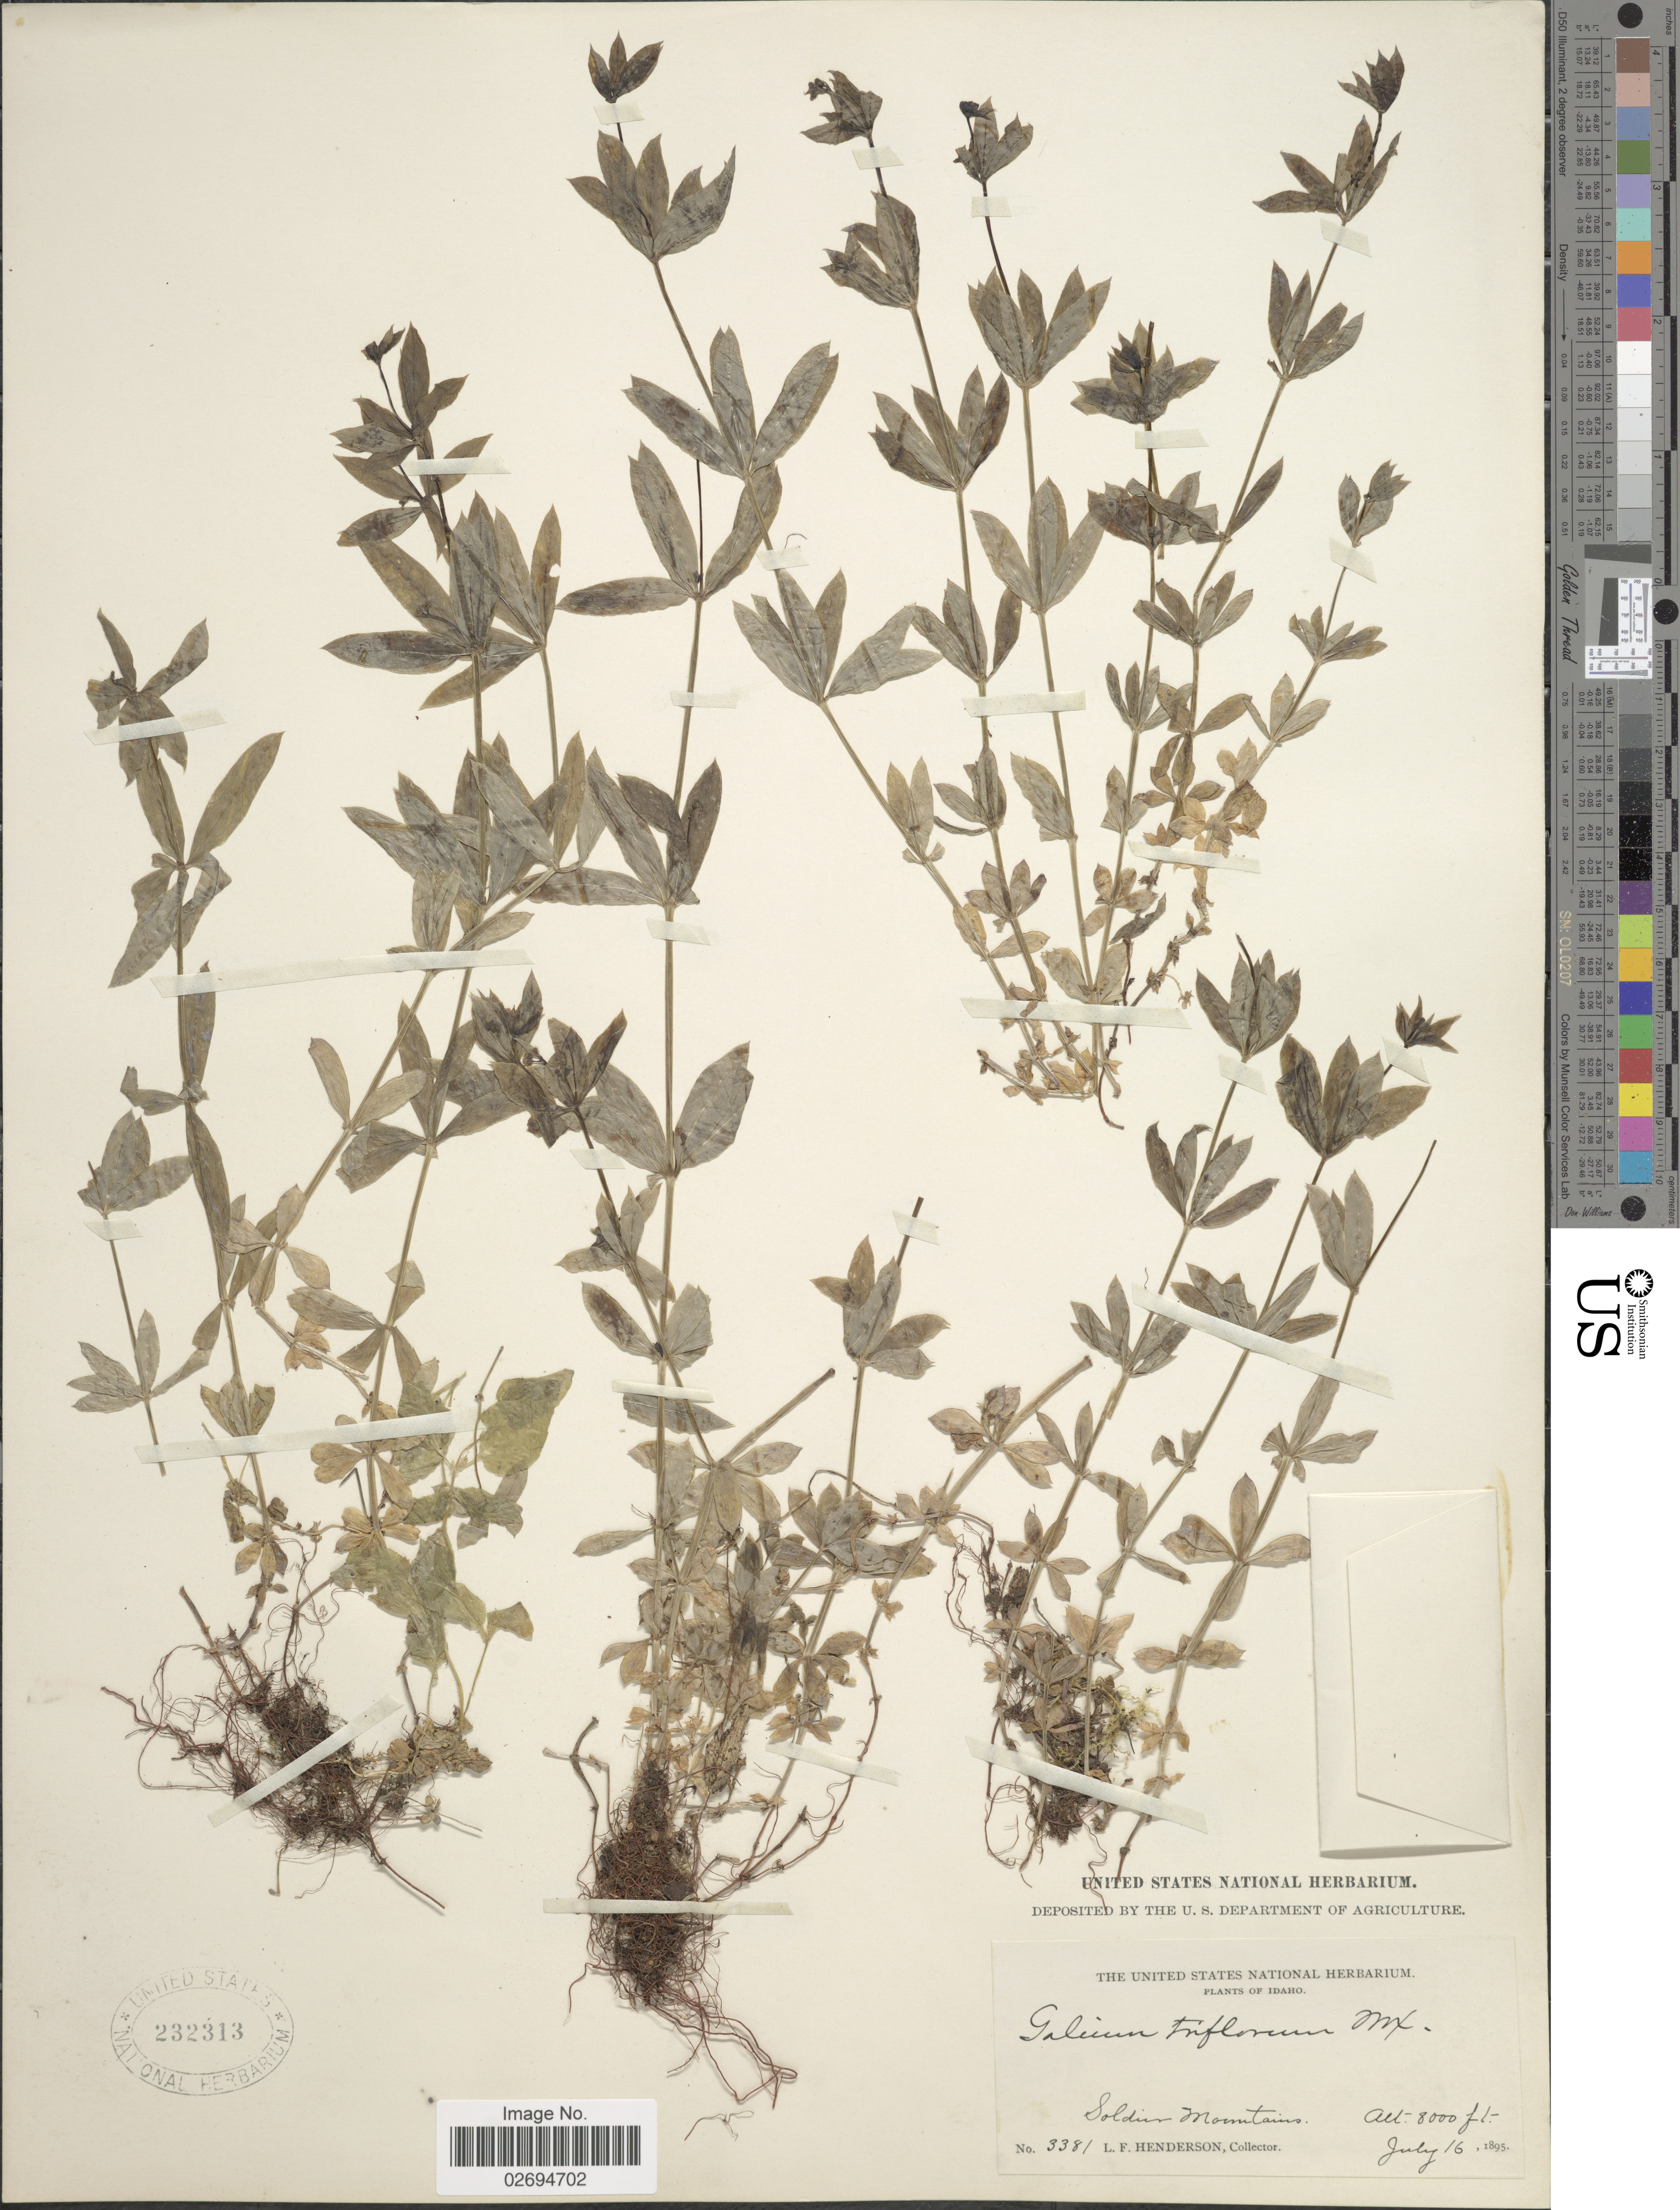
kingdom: Plantae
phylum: Tracheophyta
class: Magnoliopsida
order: Gentianales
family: Rubiaceae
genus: Galium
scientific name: Galium triflorum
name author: Michx.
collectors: L. Henderson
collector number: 3381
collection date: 1895-07-16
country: United States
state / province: Idaho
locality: Soldier Mountains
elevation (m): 2438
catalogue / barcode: US 232313